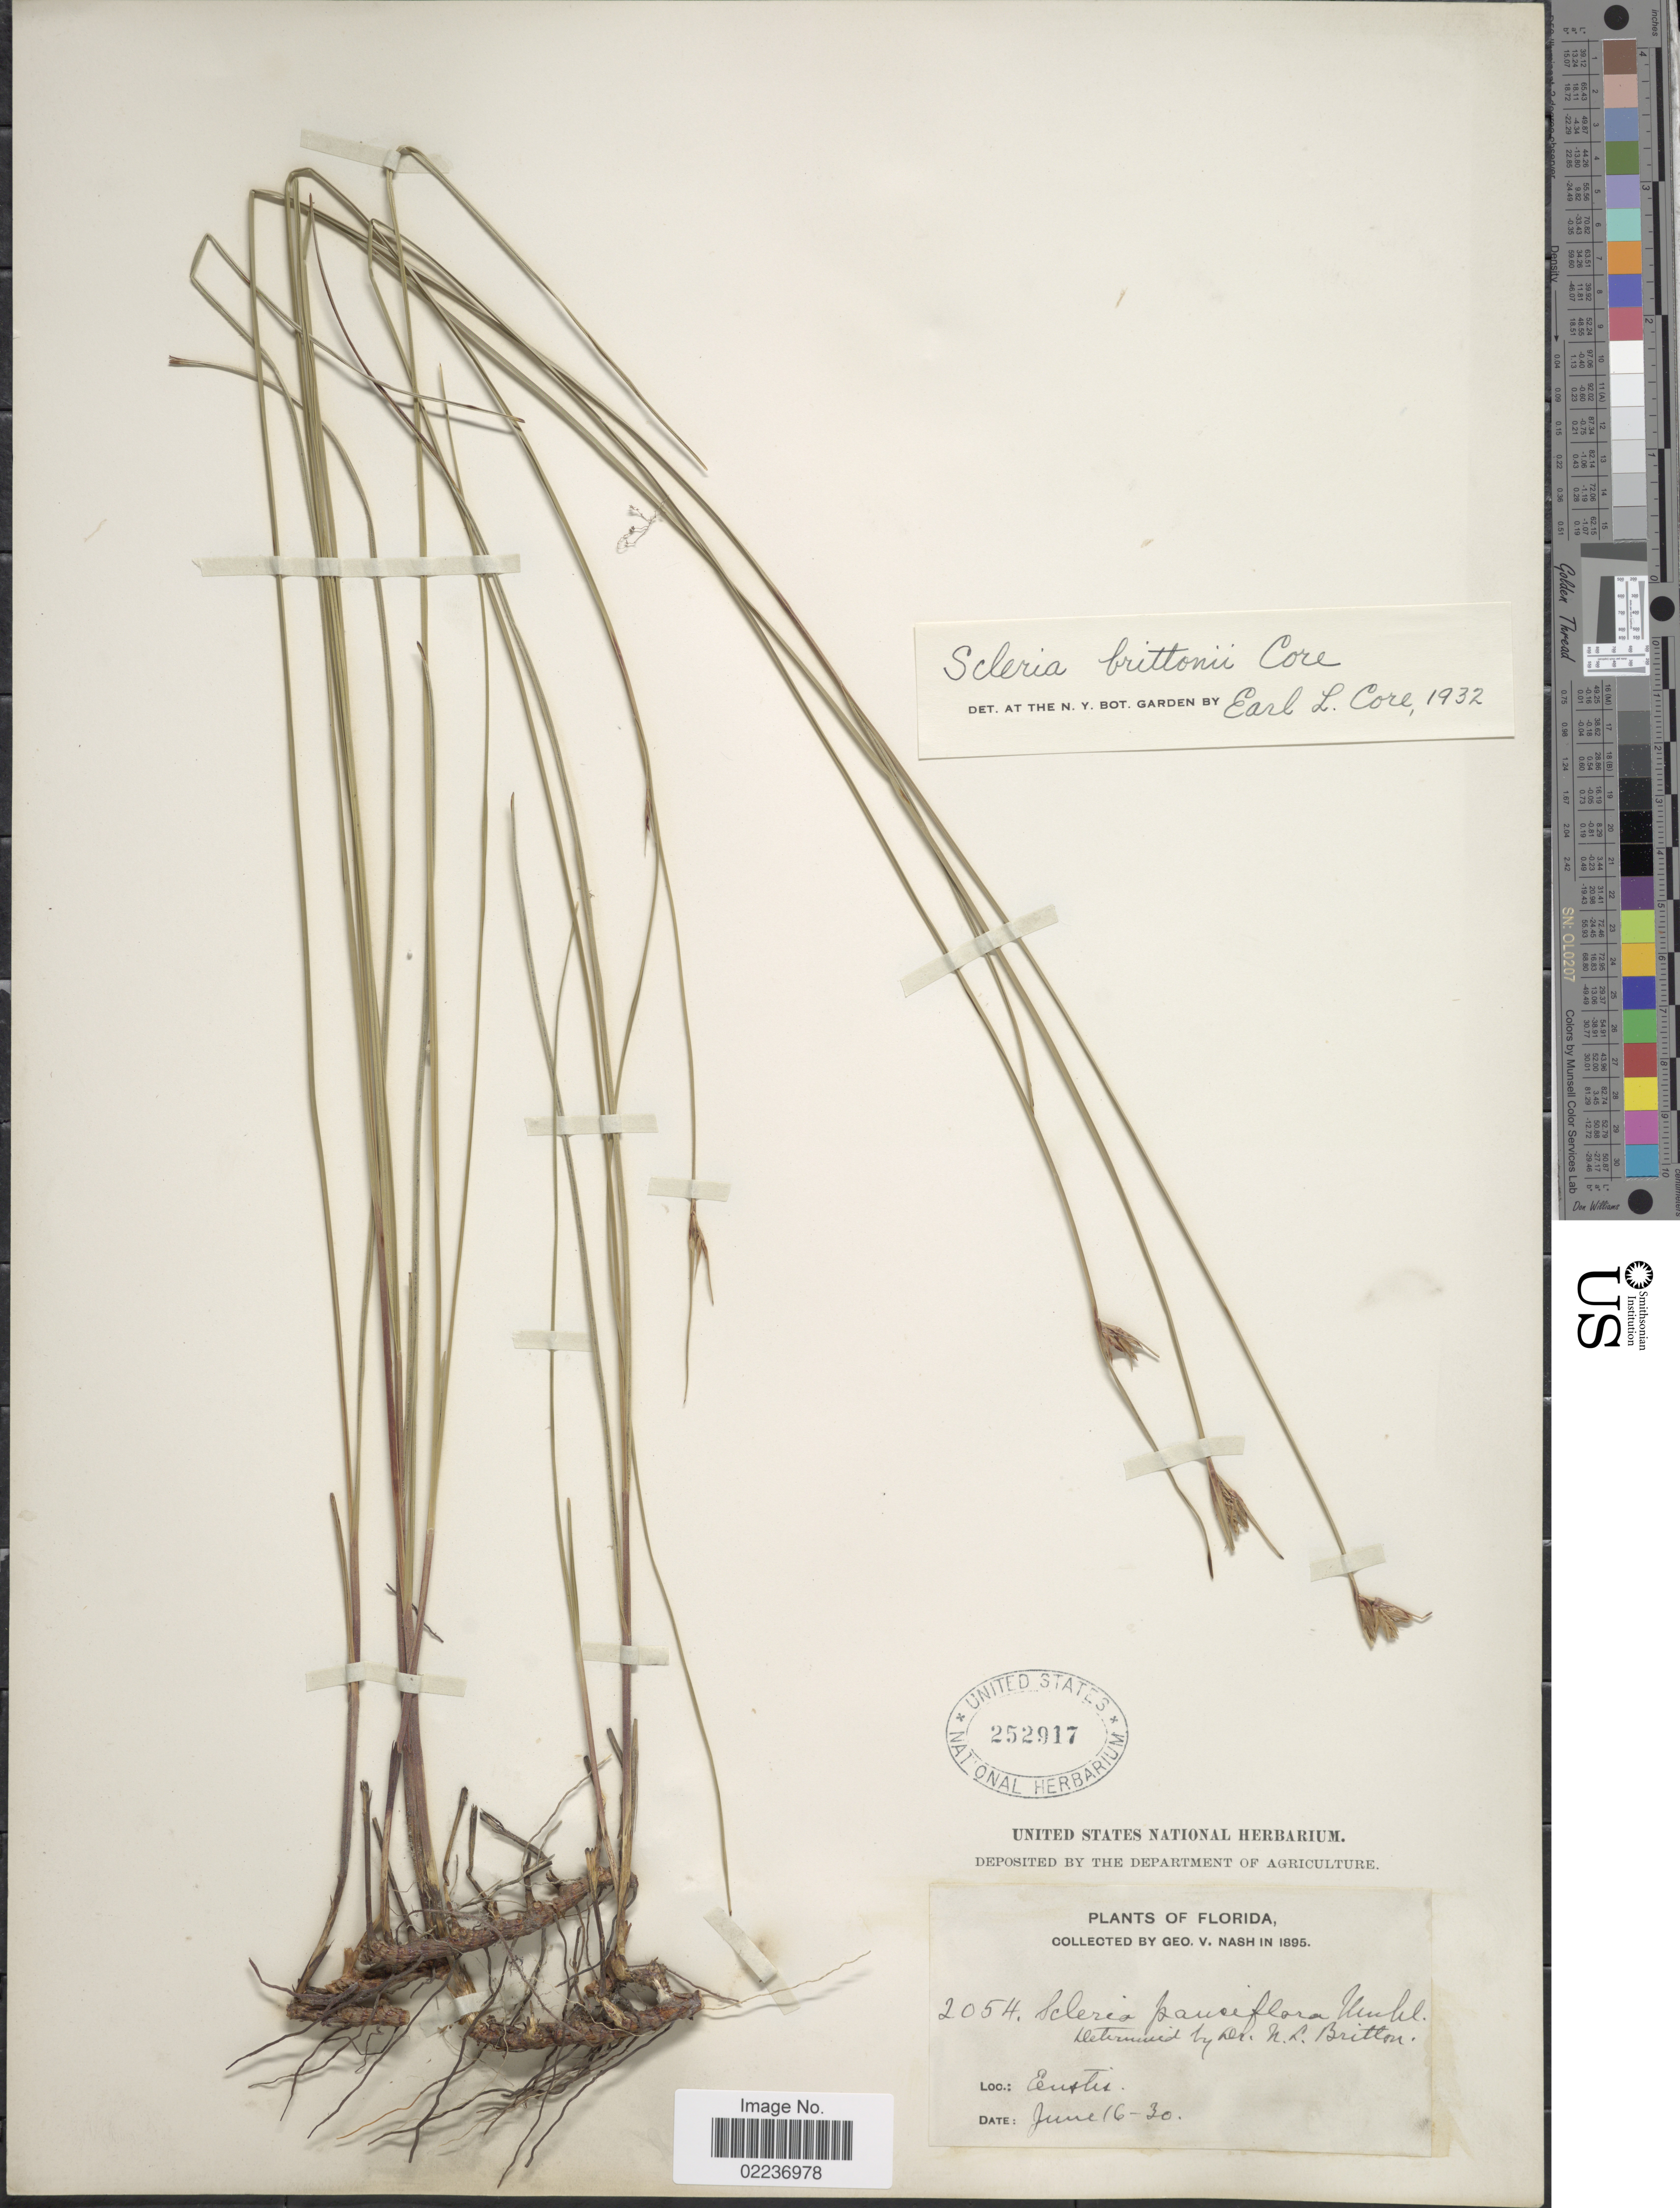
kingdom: Plantae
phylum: Tracheophyta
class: Liliopsida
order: Poales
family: Cyperaceae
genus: Scleria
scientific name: Scleria brittonii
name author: Core ex Small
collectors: G. V. Nash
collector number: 2054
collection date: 1895-06-16/1895-06-30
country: United States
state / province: Florida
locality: Eustis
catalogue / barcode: US 252917